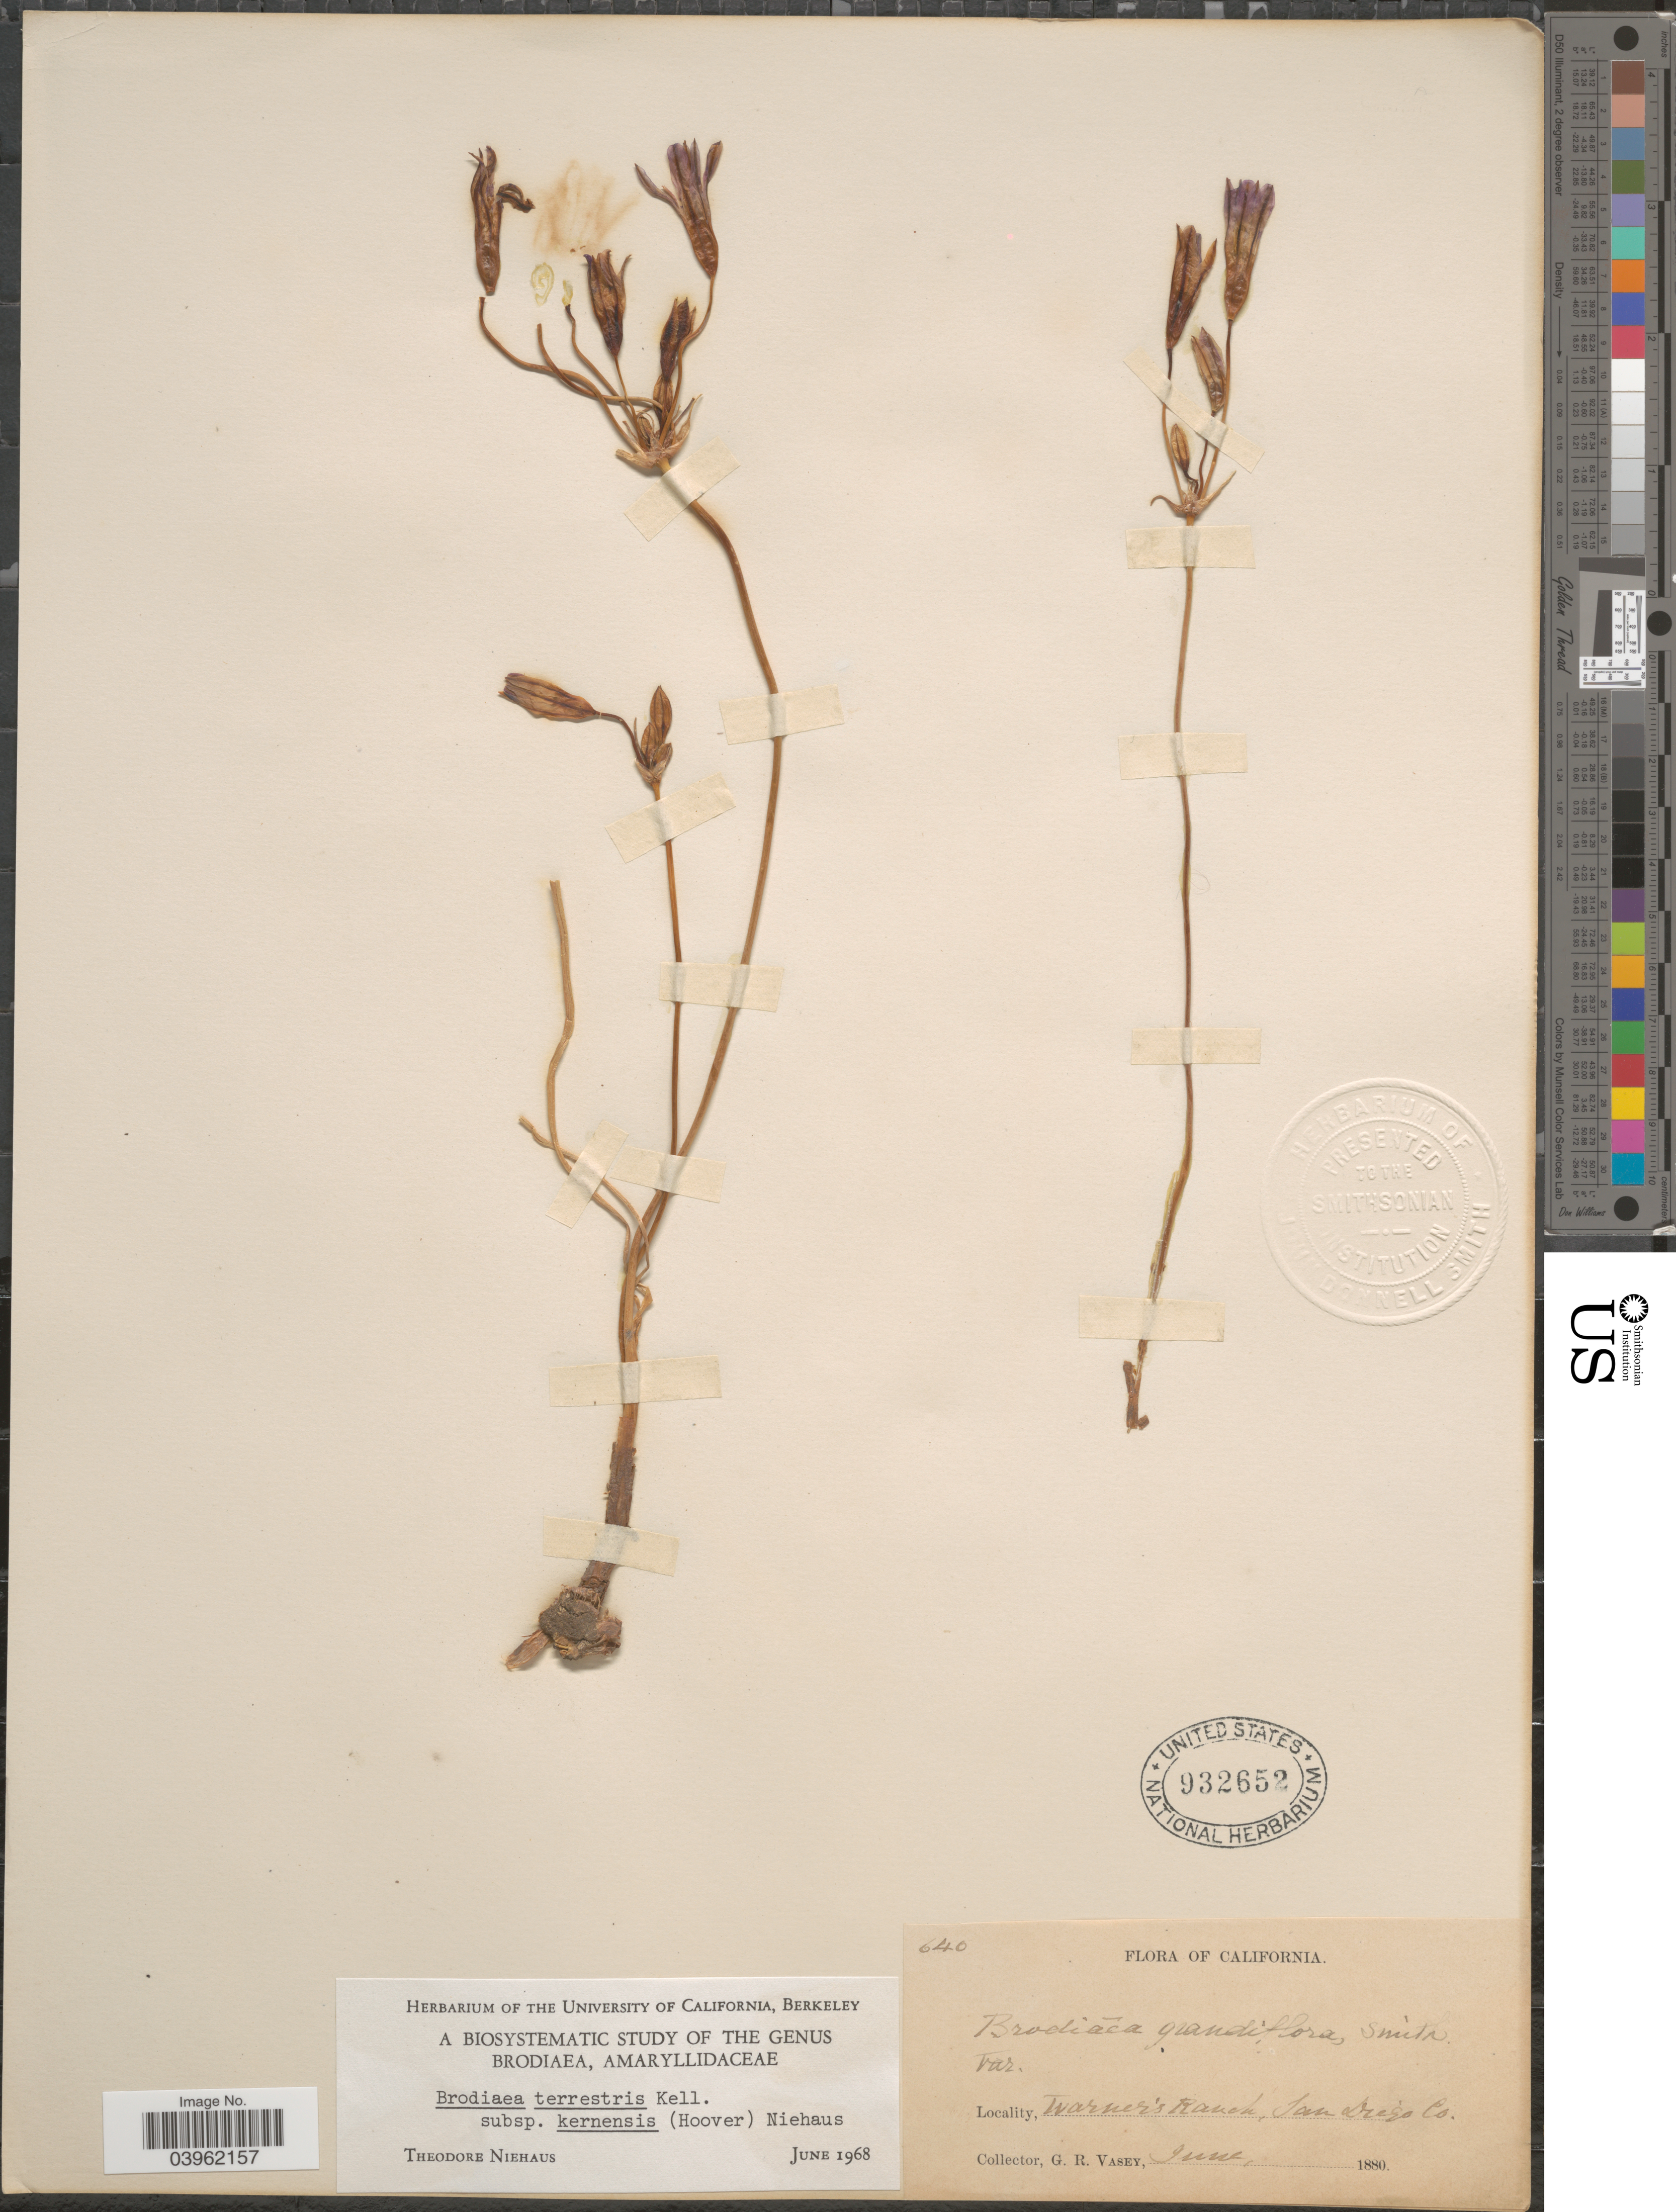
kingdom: Plantae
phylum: Tracheophyta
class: Liliopsida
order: Asparagales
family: Asparagaceae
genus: Brodiaea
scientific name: Brodiaea terrestris subsp. kernensis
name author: (Hoover) T.F. Niehaus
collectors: G. R. Vasey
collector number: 640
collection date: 1880-06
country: United States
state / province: California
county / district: San Diego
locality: Warner's Ranch, San Diego Co.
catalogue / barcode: US 932652